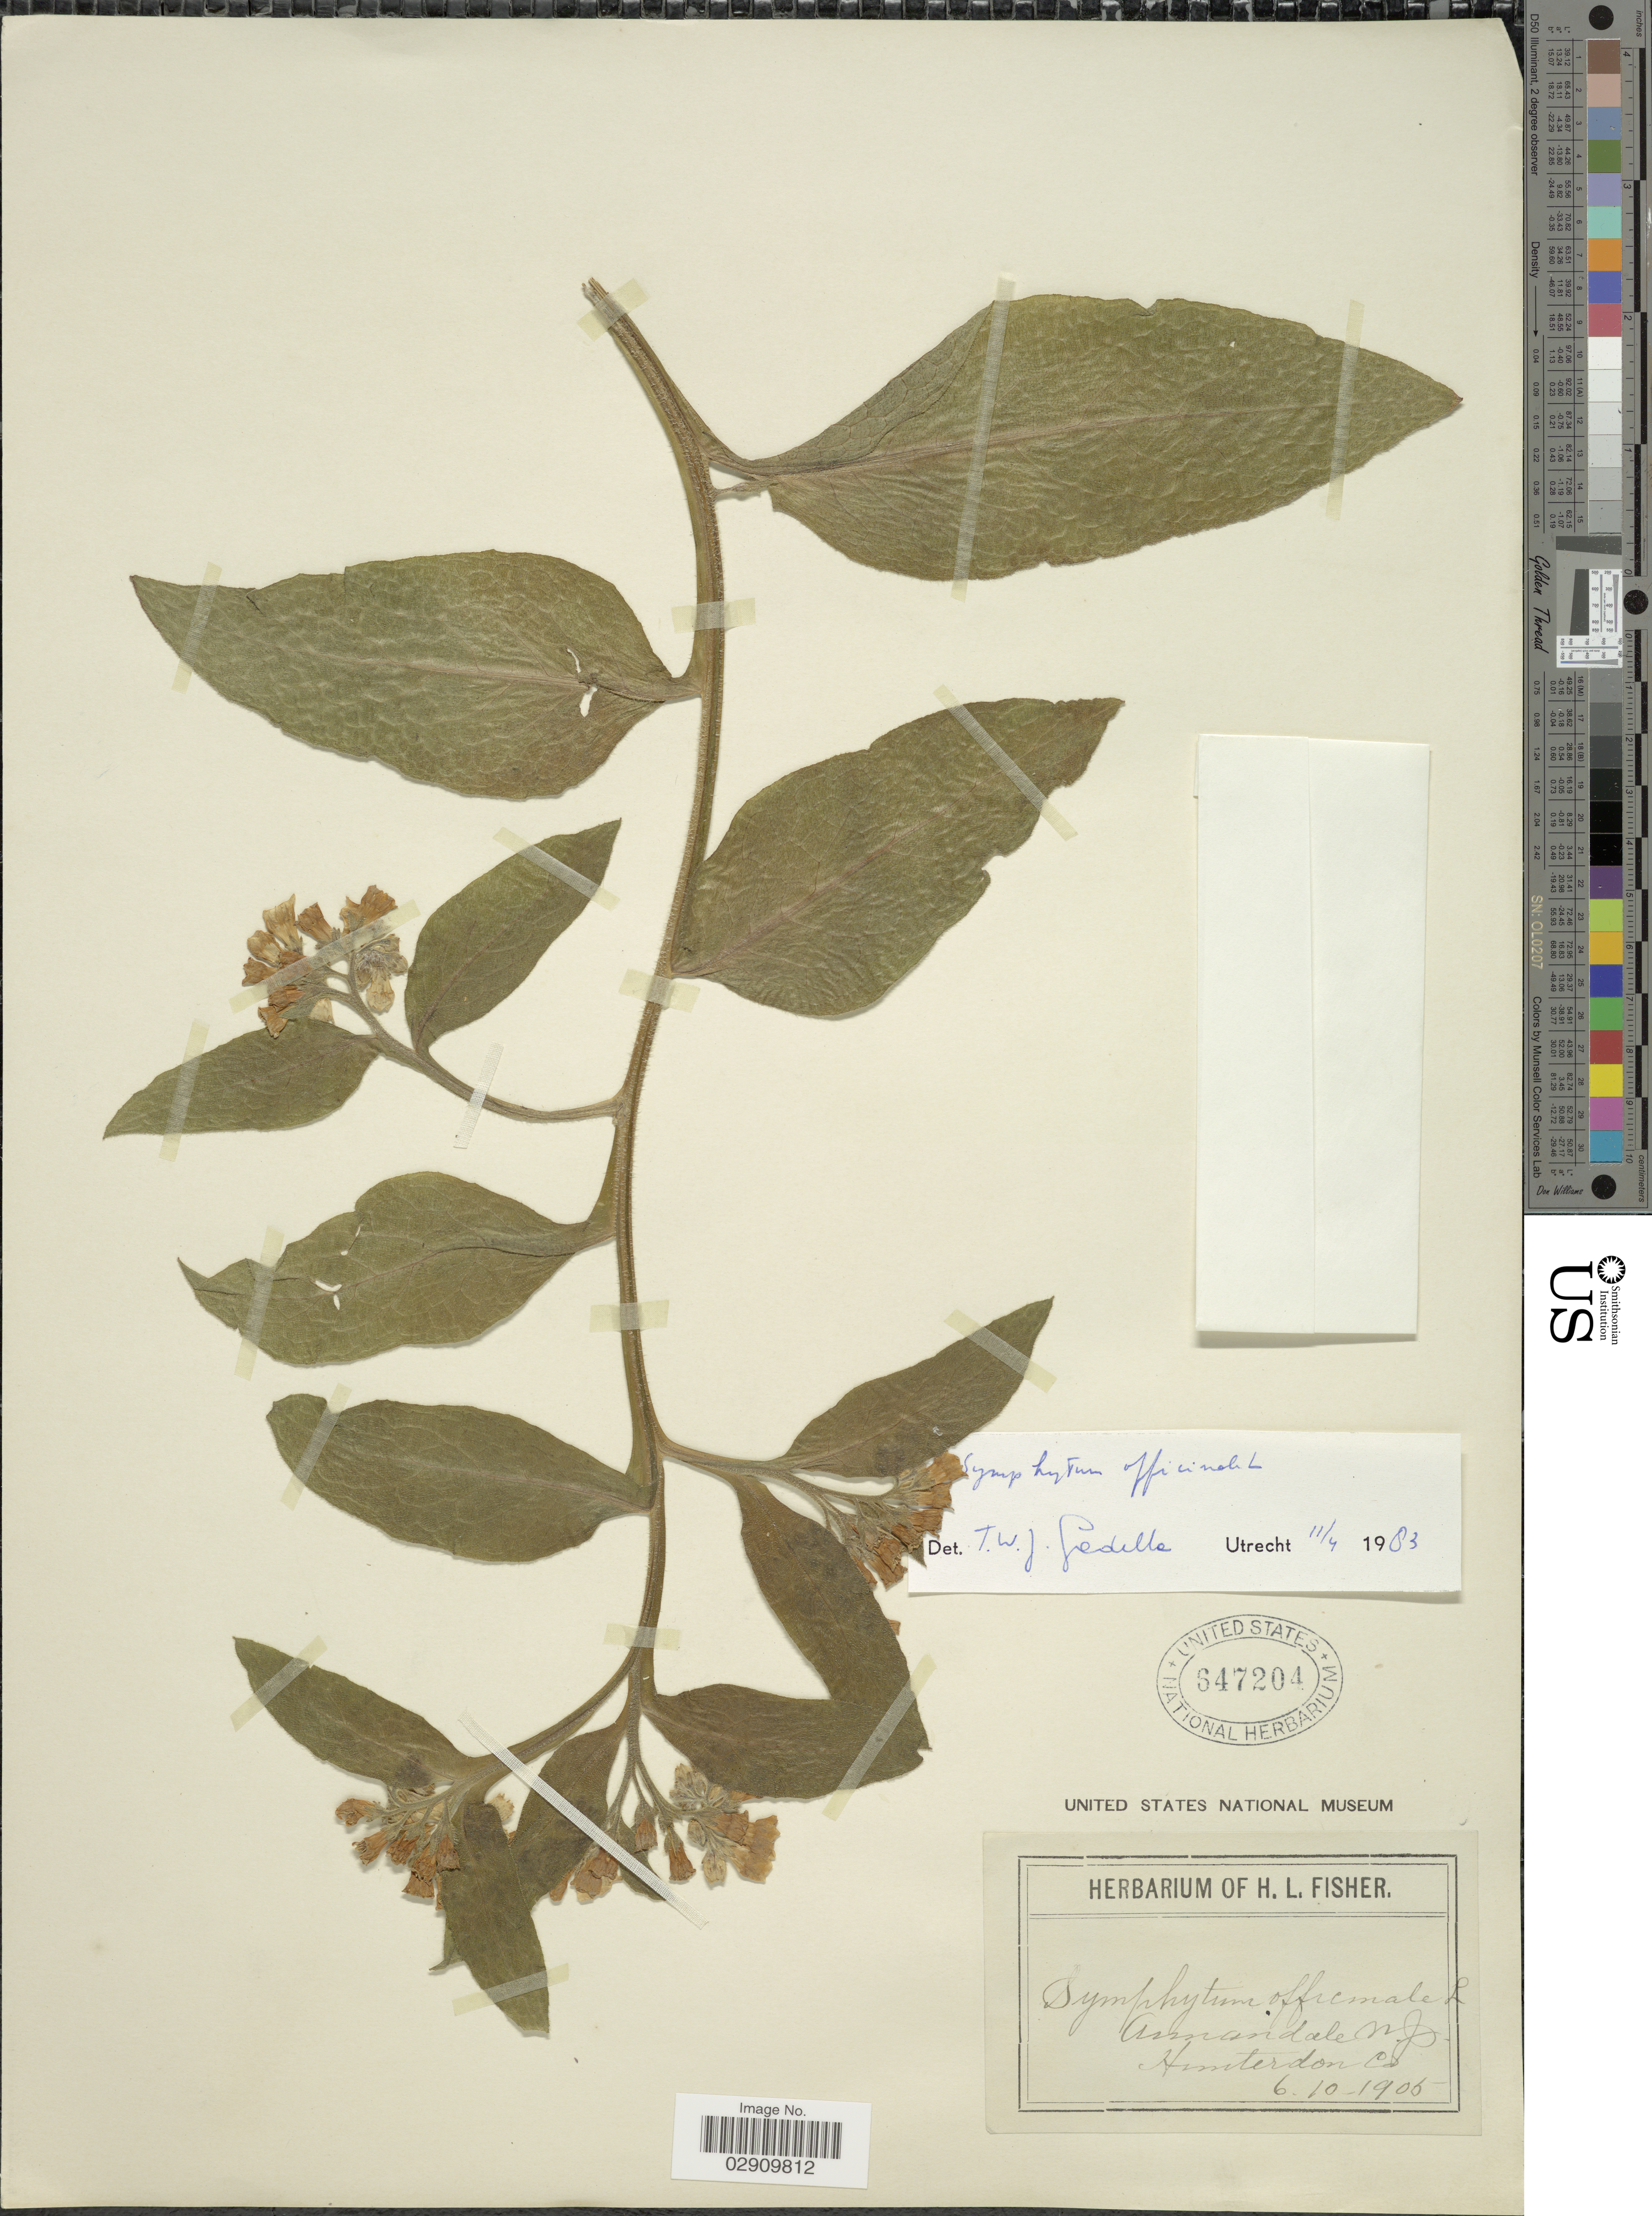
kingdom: Plantae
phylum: Tracheophyta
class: Magnoliopsida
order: Boraginales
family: Boraginaceae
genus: Symphytum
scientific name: Symphytum officinale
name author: L.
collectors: ex herb. of H. L. Fisher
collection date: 1905-10-06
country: United States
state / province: New Jersey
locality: Armandale, Hunterdon Co.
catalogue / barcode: US 647204